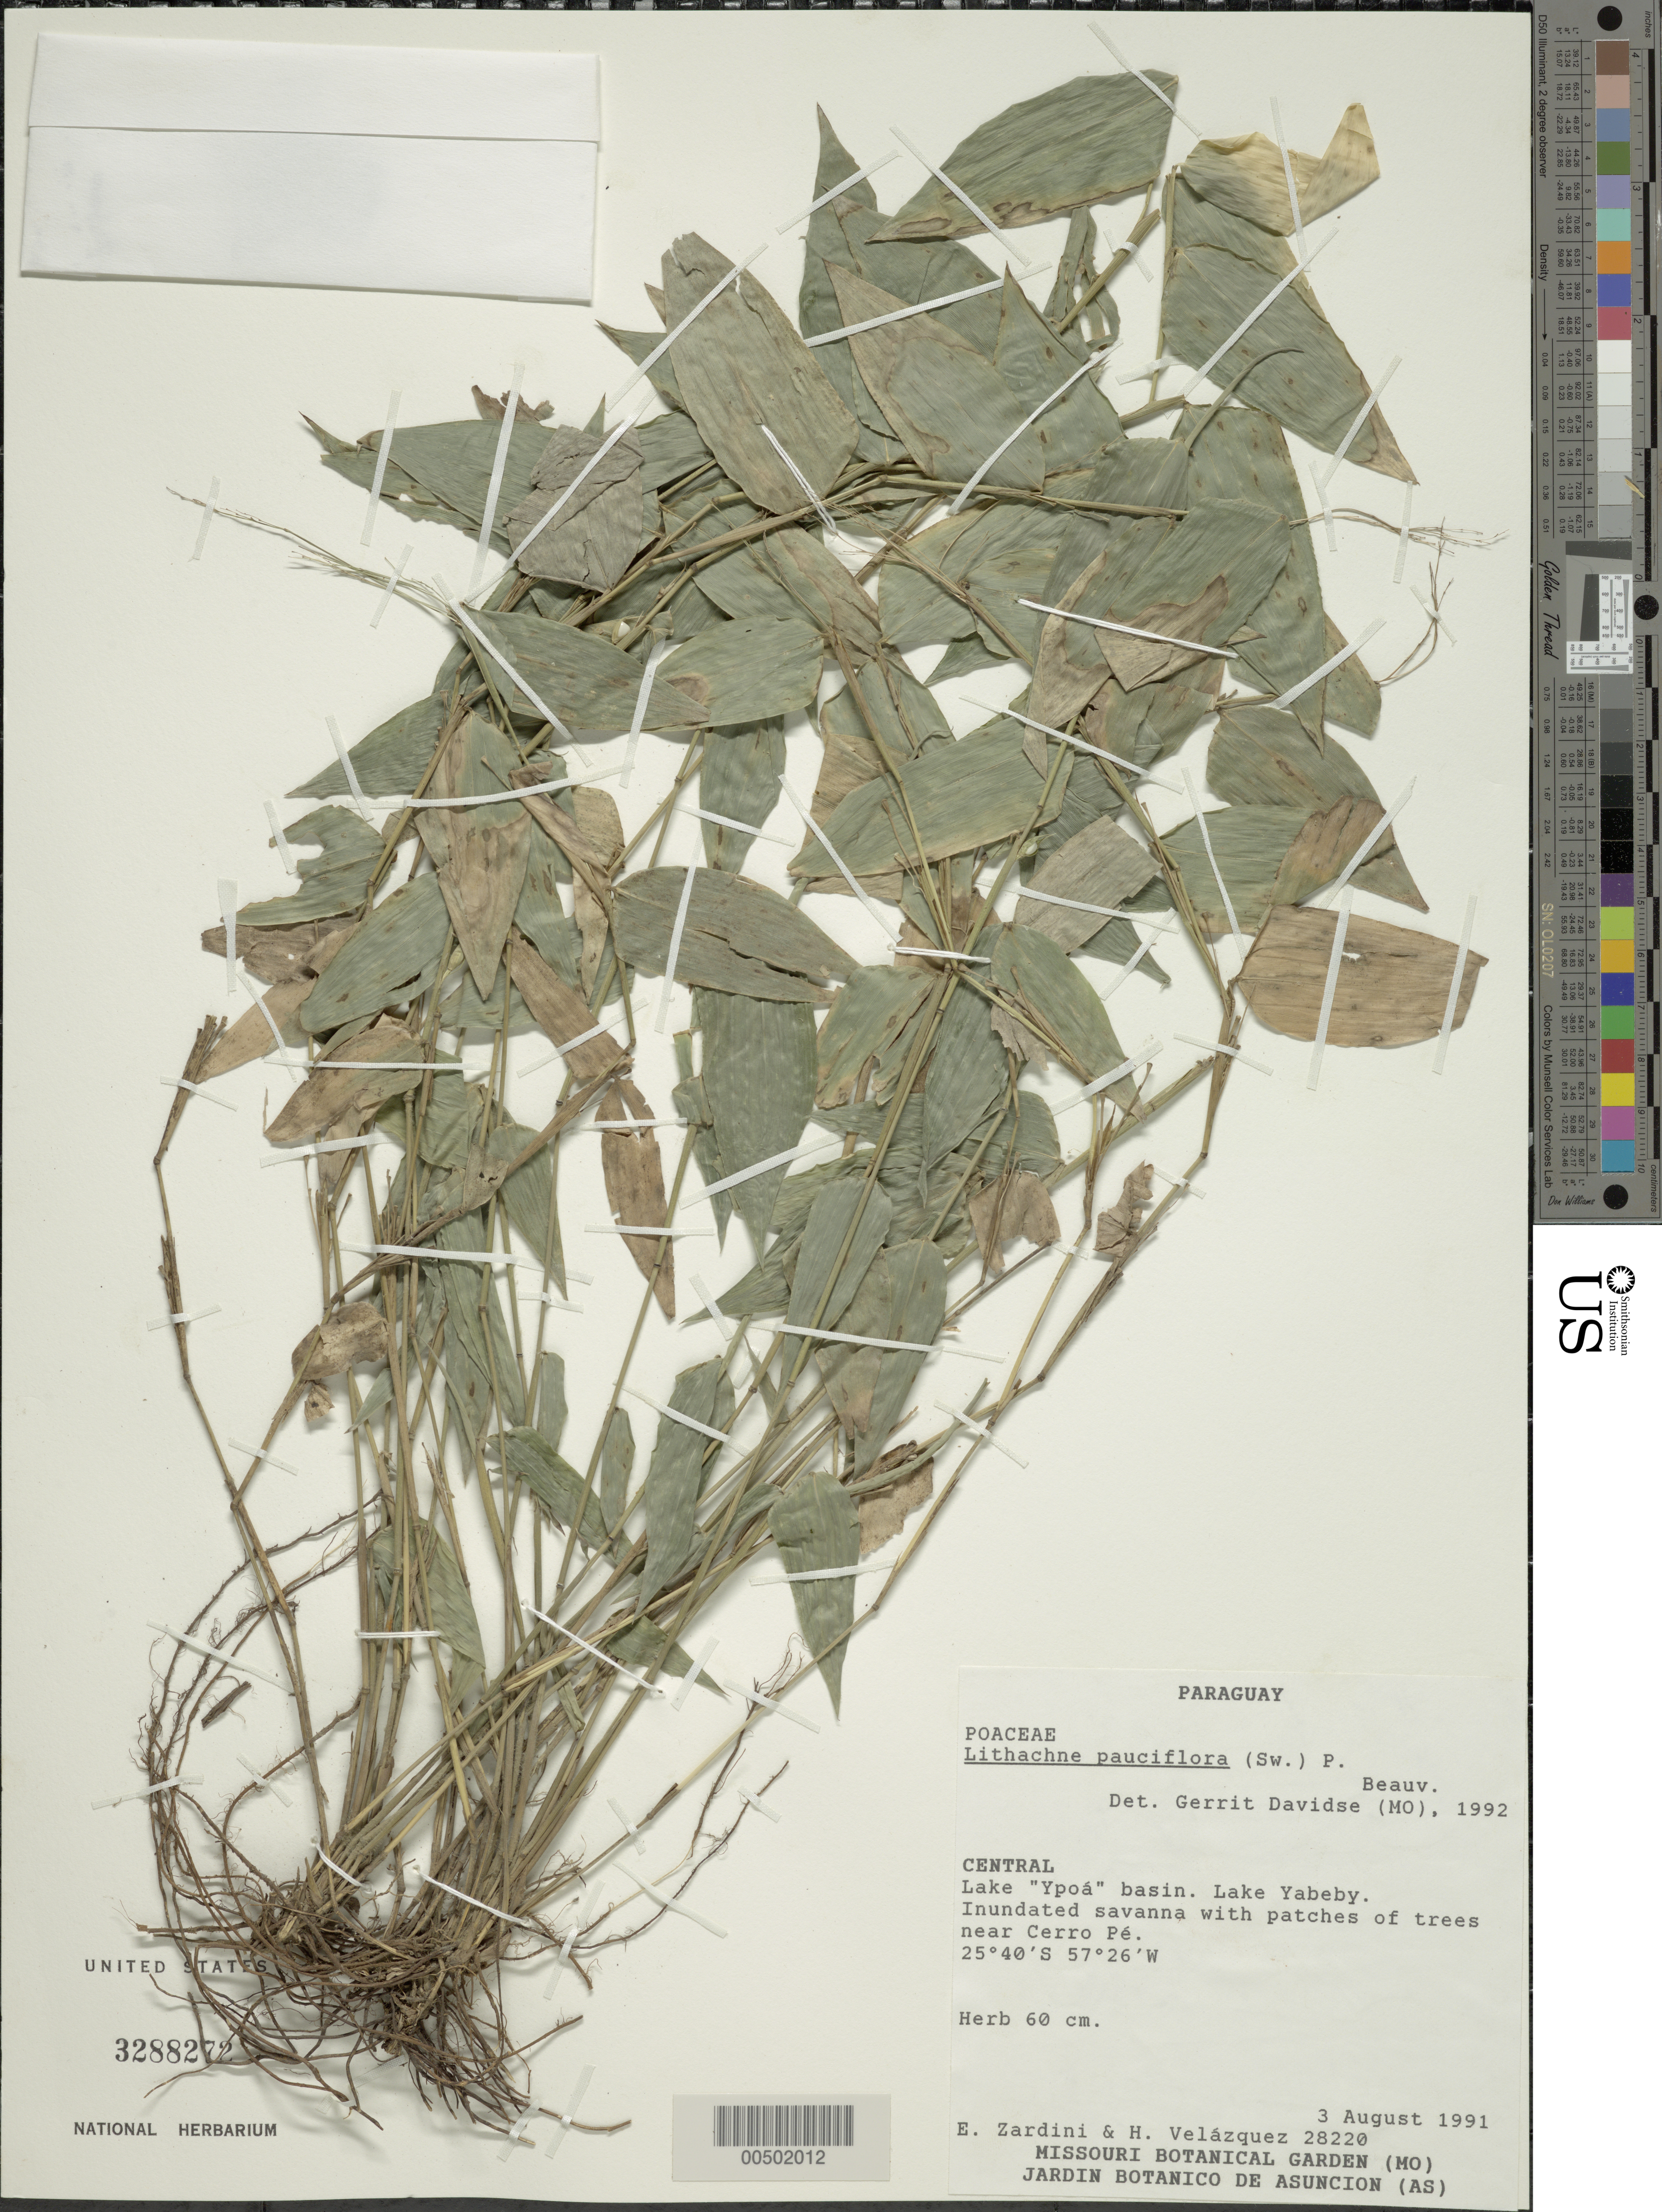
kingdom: Plantae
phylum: Tracheophyta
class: Liliopsida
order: Poales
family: Poaceae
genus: Lithachne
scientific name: Lithachne pauciflora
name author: (Sw.) P. Beauv.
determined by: Davidse, Gerrit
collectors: E. M. Zardini & H. Velasquez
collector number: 28220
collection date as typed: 03 Aug 1991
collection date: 1991-08-03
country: Paraguay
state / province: Central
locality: Lake "ypoa" basin. lake yabeby, near cerro pe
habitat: Inundated savanna with patches of trees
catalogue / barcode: US 3288272